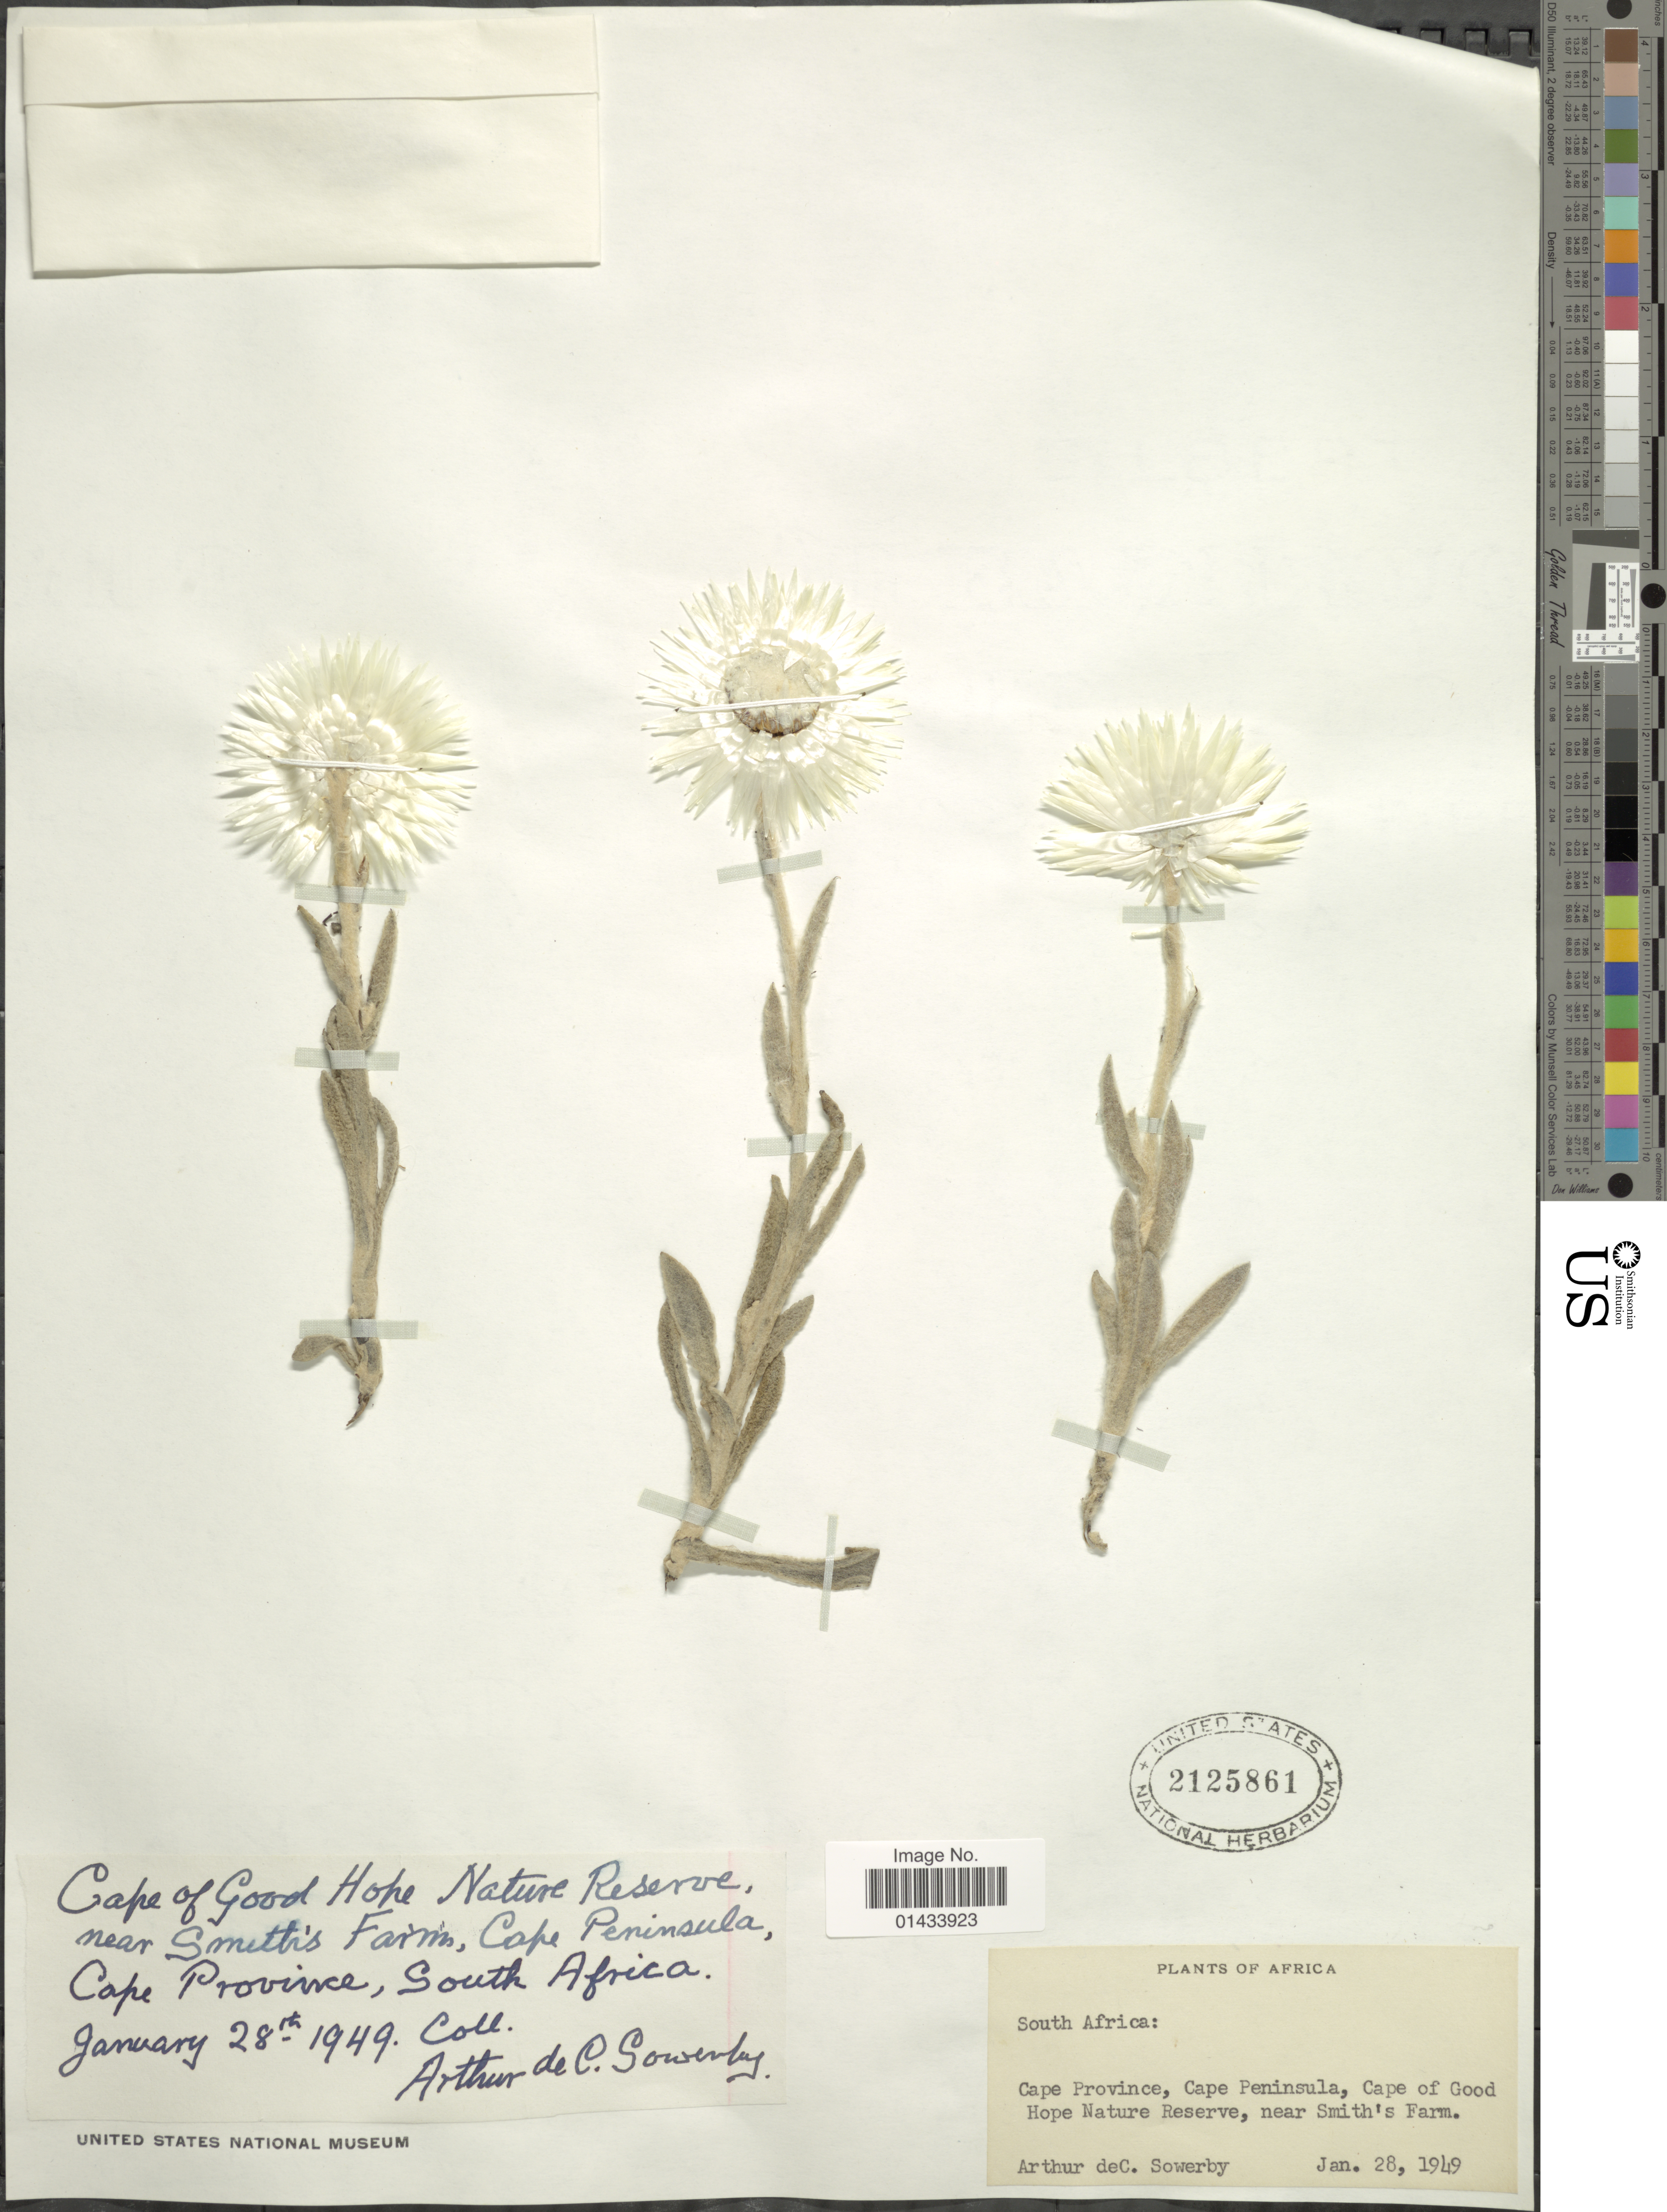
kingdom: Plantae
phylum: Tracheophyta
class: Magnoliopsida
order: Asterales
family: Asteraceae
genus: Helichrysum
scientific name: Helichrysum sp.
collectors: A. C. Sowerby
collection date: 1949-01-28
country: South Africa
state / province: Western Cape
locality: Caoe of Good Hope Nature Reserve, near Smith's Farm, Cape Peninsula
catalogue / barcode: US 2125861